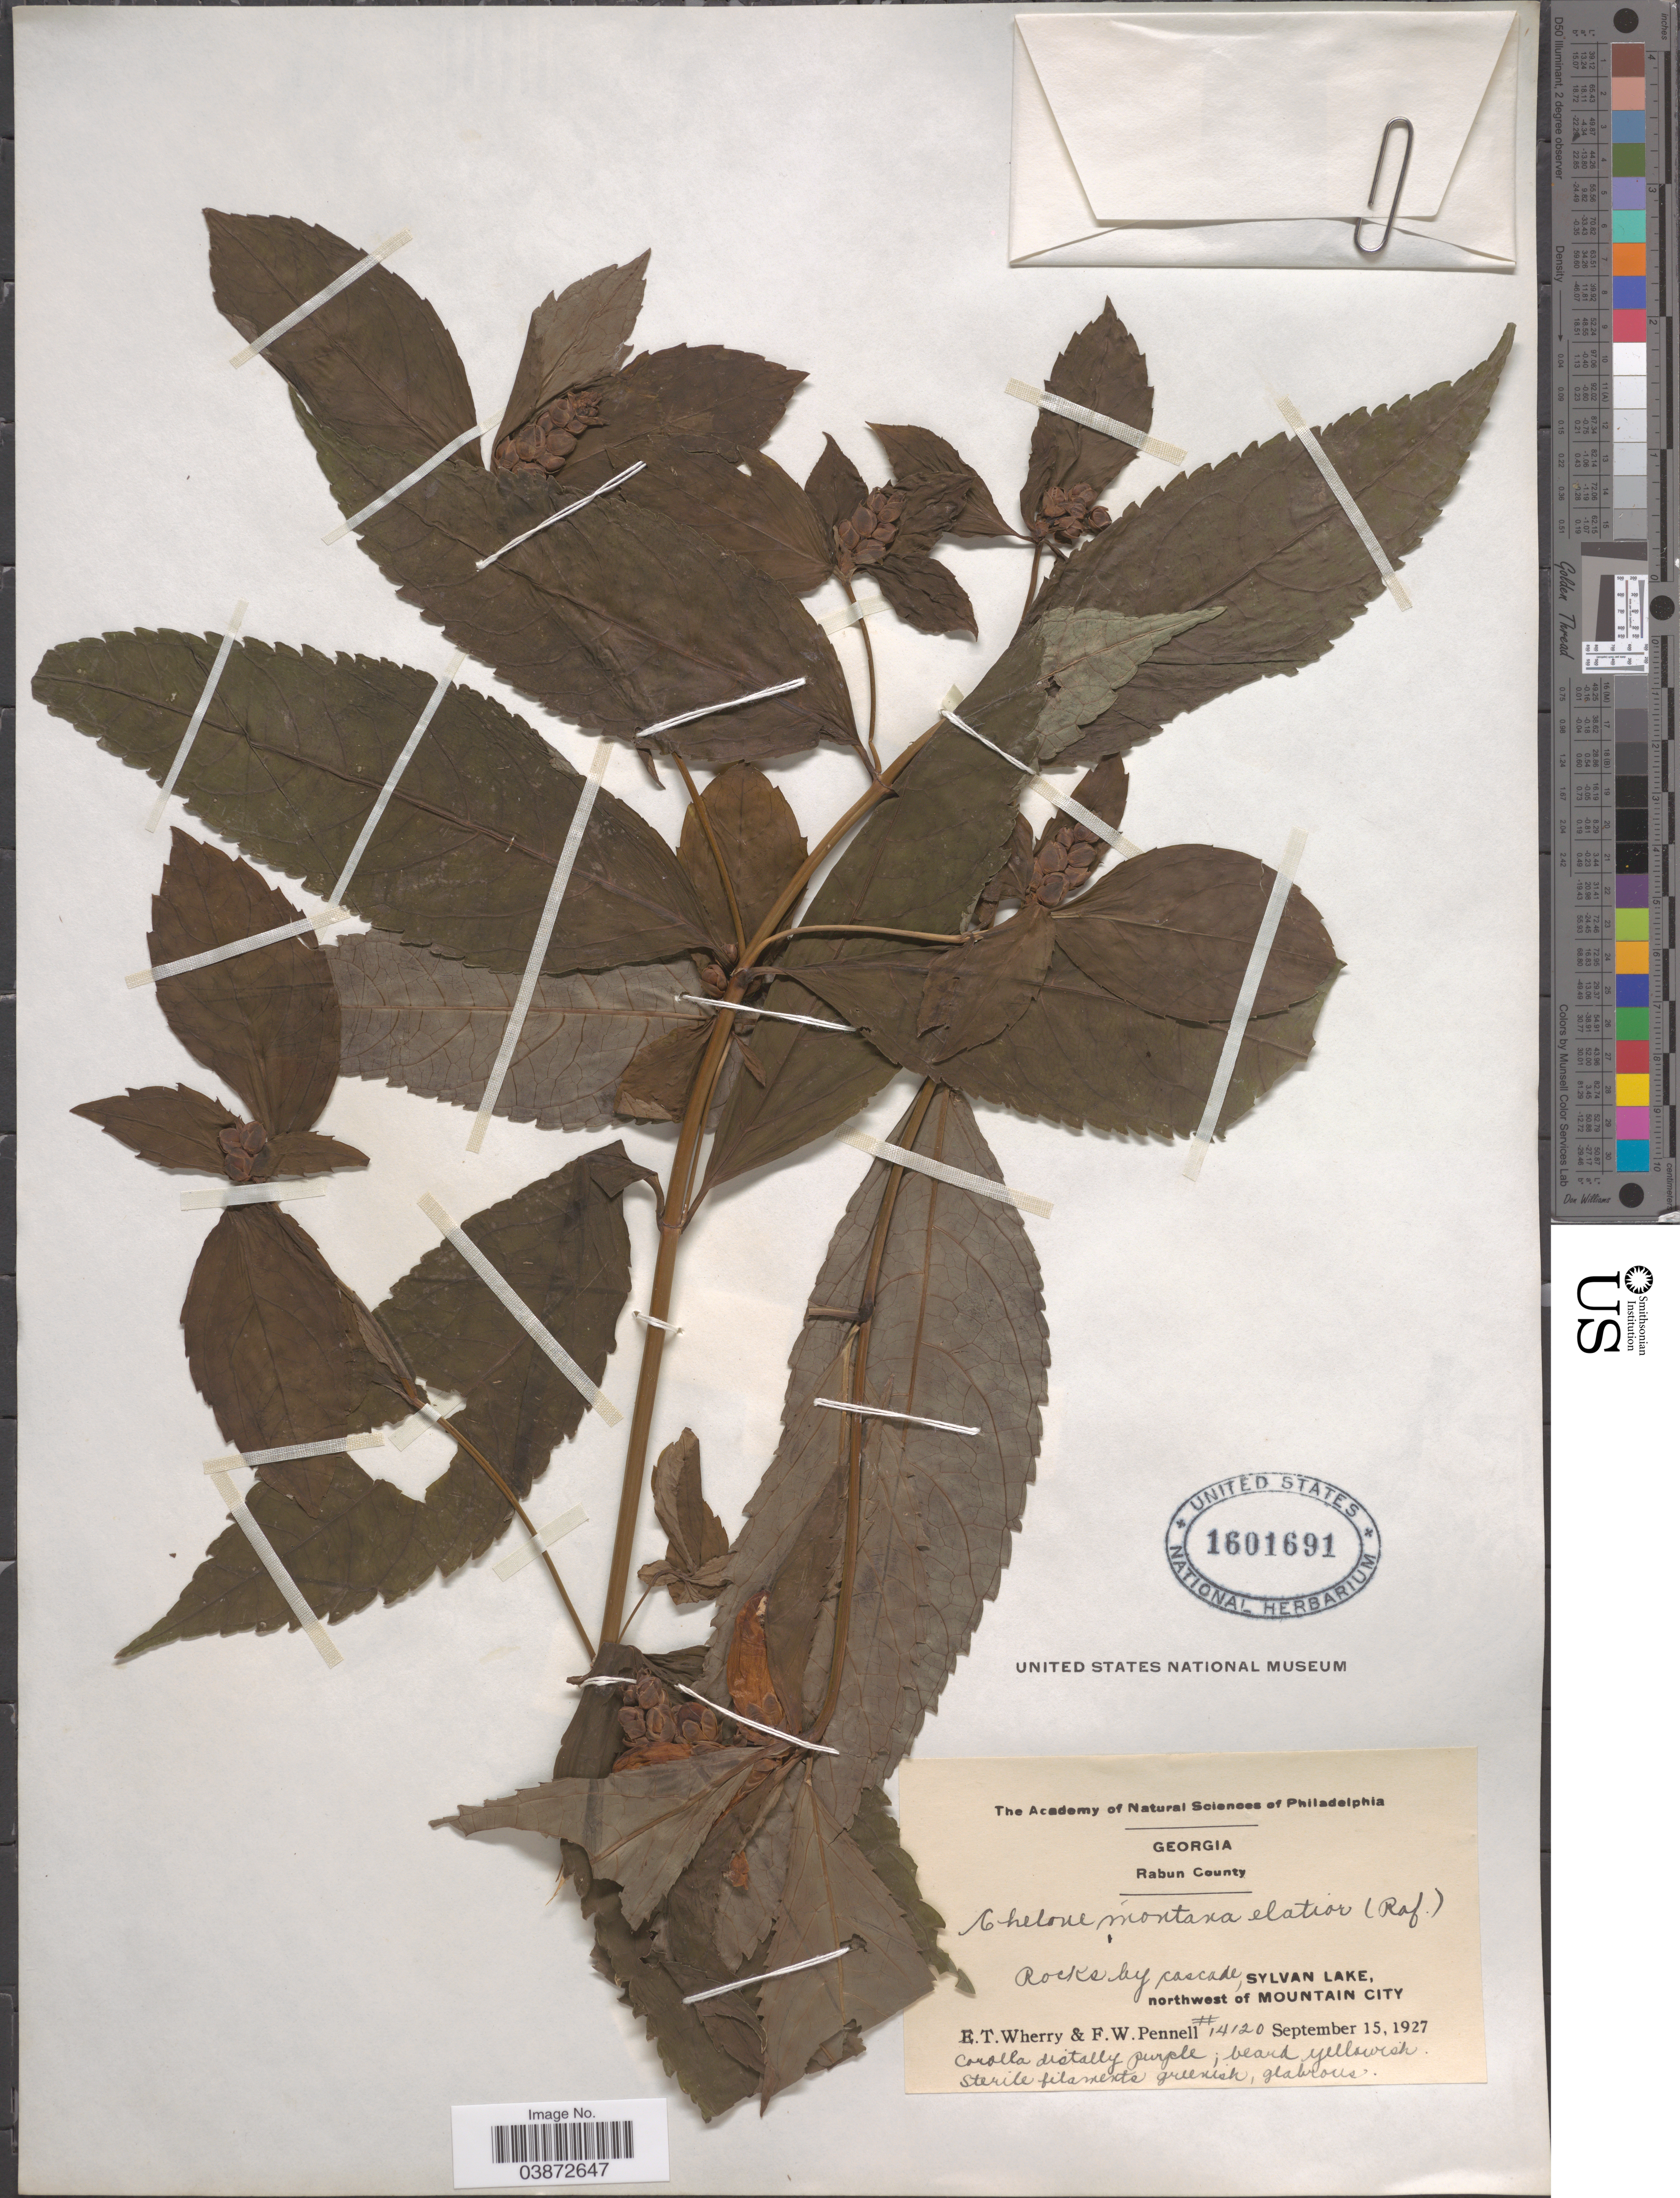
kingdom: Plantae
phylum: Tracheophyta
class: Magnoliopsida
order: Lamiales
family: Plantaginaceae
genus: Chelone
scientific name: Chelone montana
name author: (Raf.) Pennell & Wherry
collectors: E. T. Wherry & F. W. Pennell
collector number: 14120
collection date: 1927-09-15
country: United States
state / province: Georgia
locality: Rabun County. Sylvan Lake, northwest of Mountain City.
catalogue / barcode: US 1601691